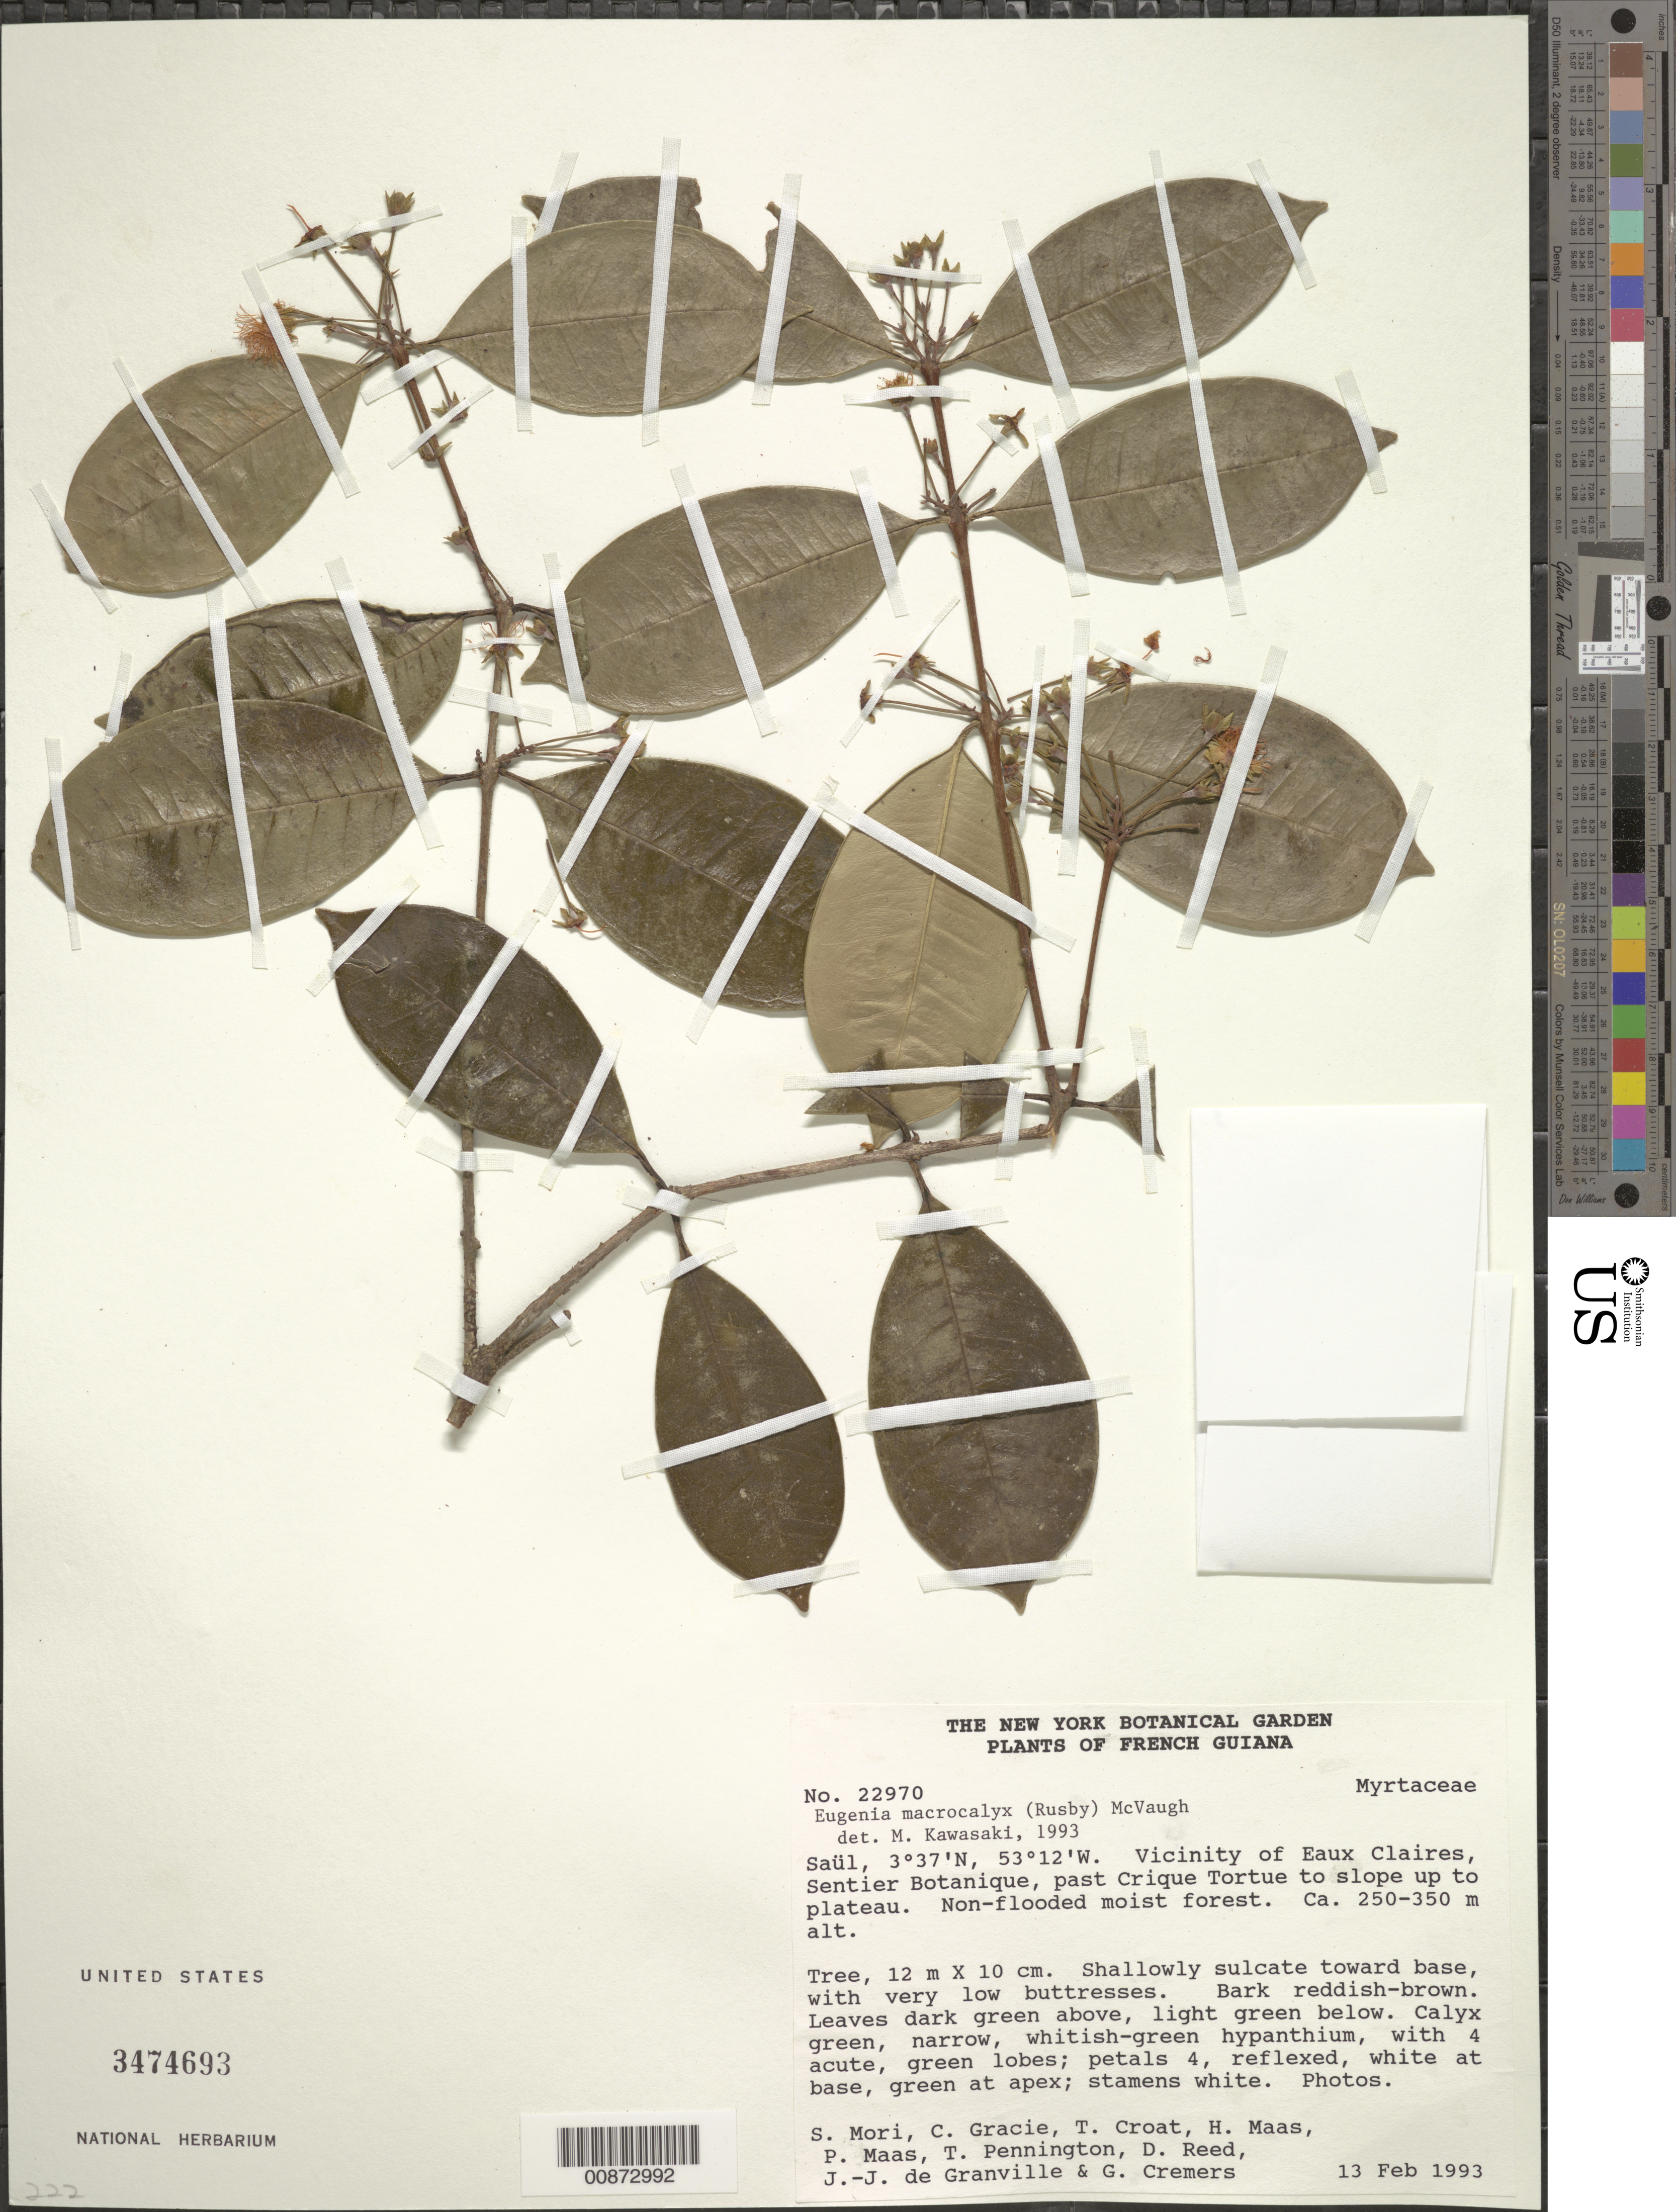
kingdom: Plantae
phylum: Tracheophyta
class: Magnoliopsida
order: Myrtales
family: Myrtaceae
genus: Eugenia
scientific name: Eugenia wentii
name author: Amshoff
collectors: S. Mori, C. A. Gracie, T. B. Croat, H. Maas van de Kamer, P. Maas, T. D. Pennington, D. Reed, J.-J. de Granville & G. Cremers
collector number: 22970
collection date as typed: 13-Feb-93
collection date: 1993-02-13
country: French Guiana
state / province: Saint-Laurent-du-Maroni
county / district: Saül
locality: Saül, vicinity of Eaux Claires, Sentier Botanique, past Crique Tortue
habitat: Non-flooded moist forest; slope up to plateau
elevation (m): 250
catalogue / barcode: US 3474693